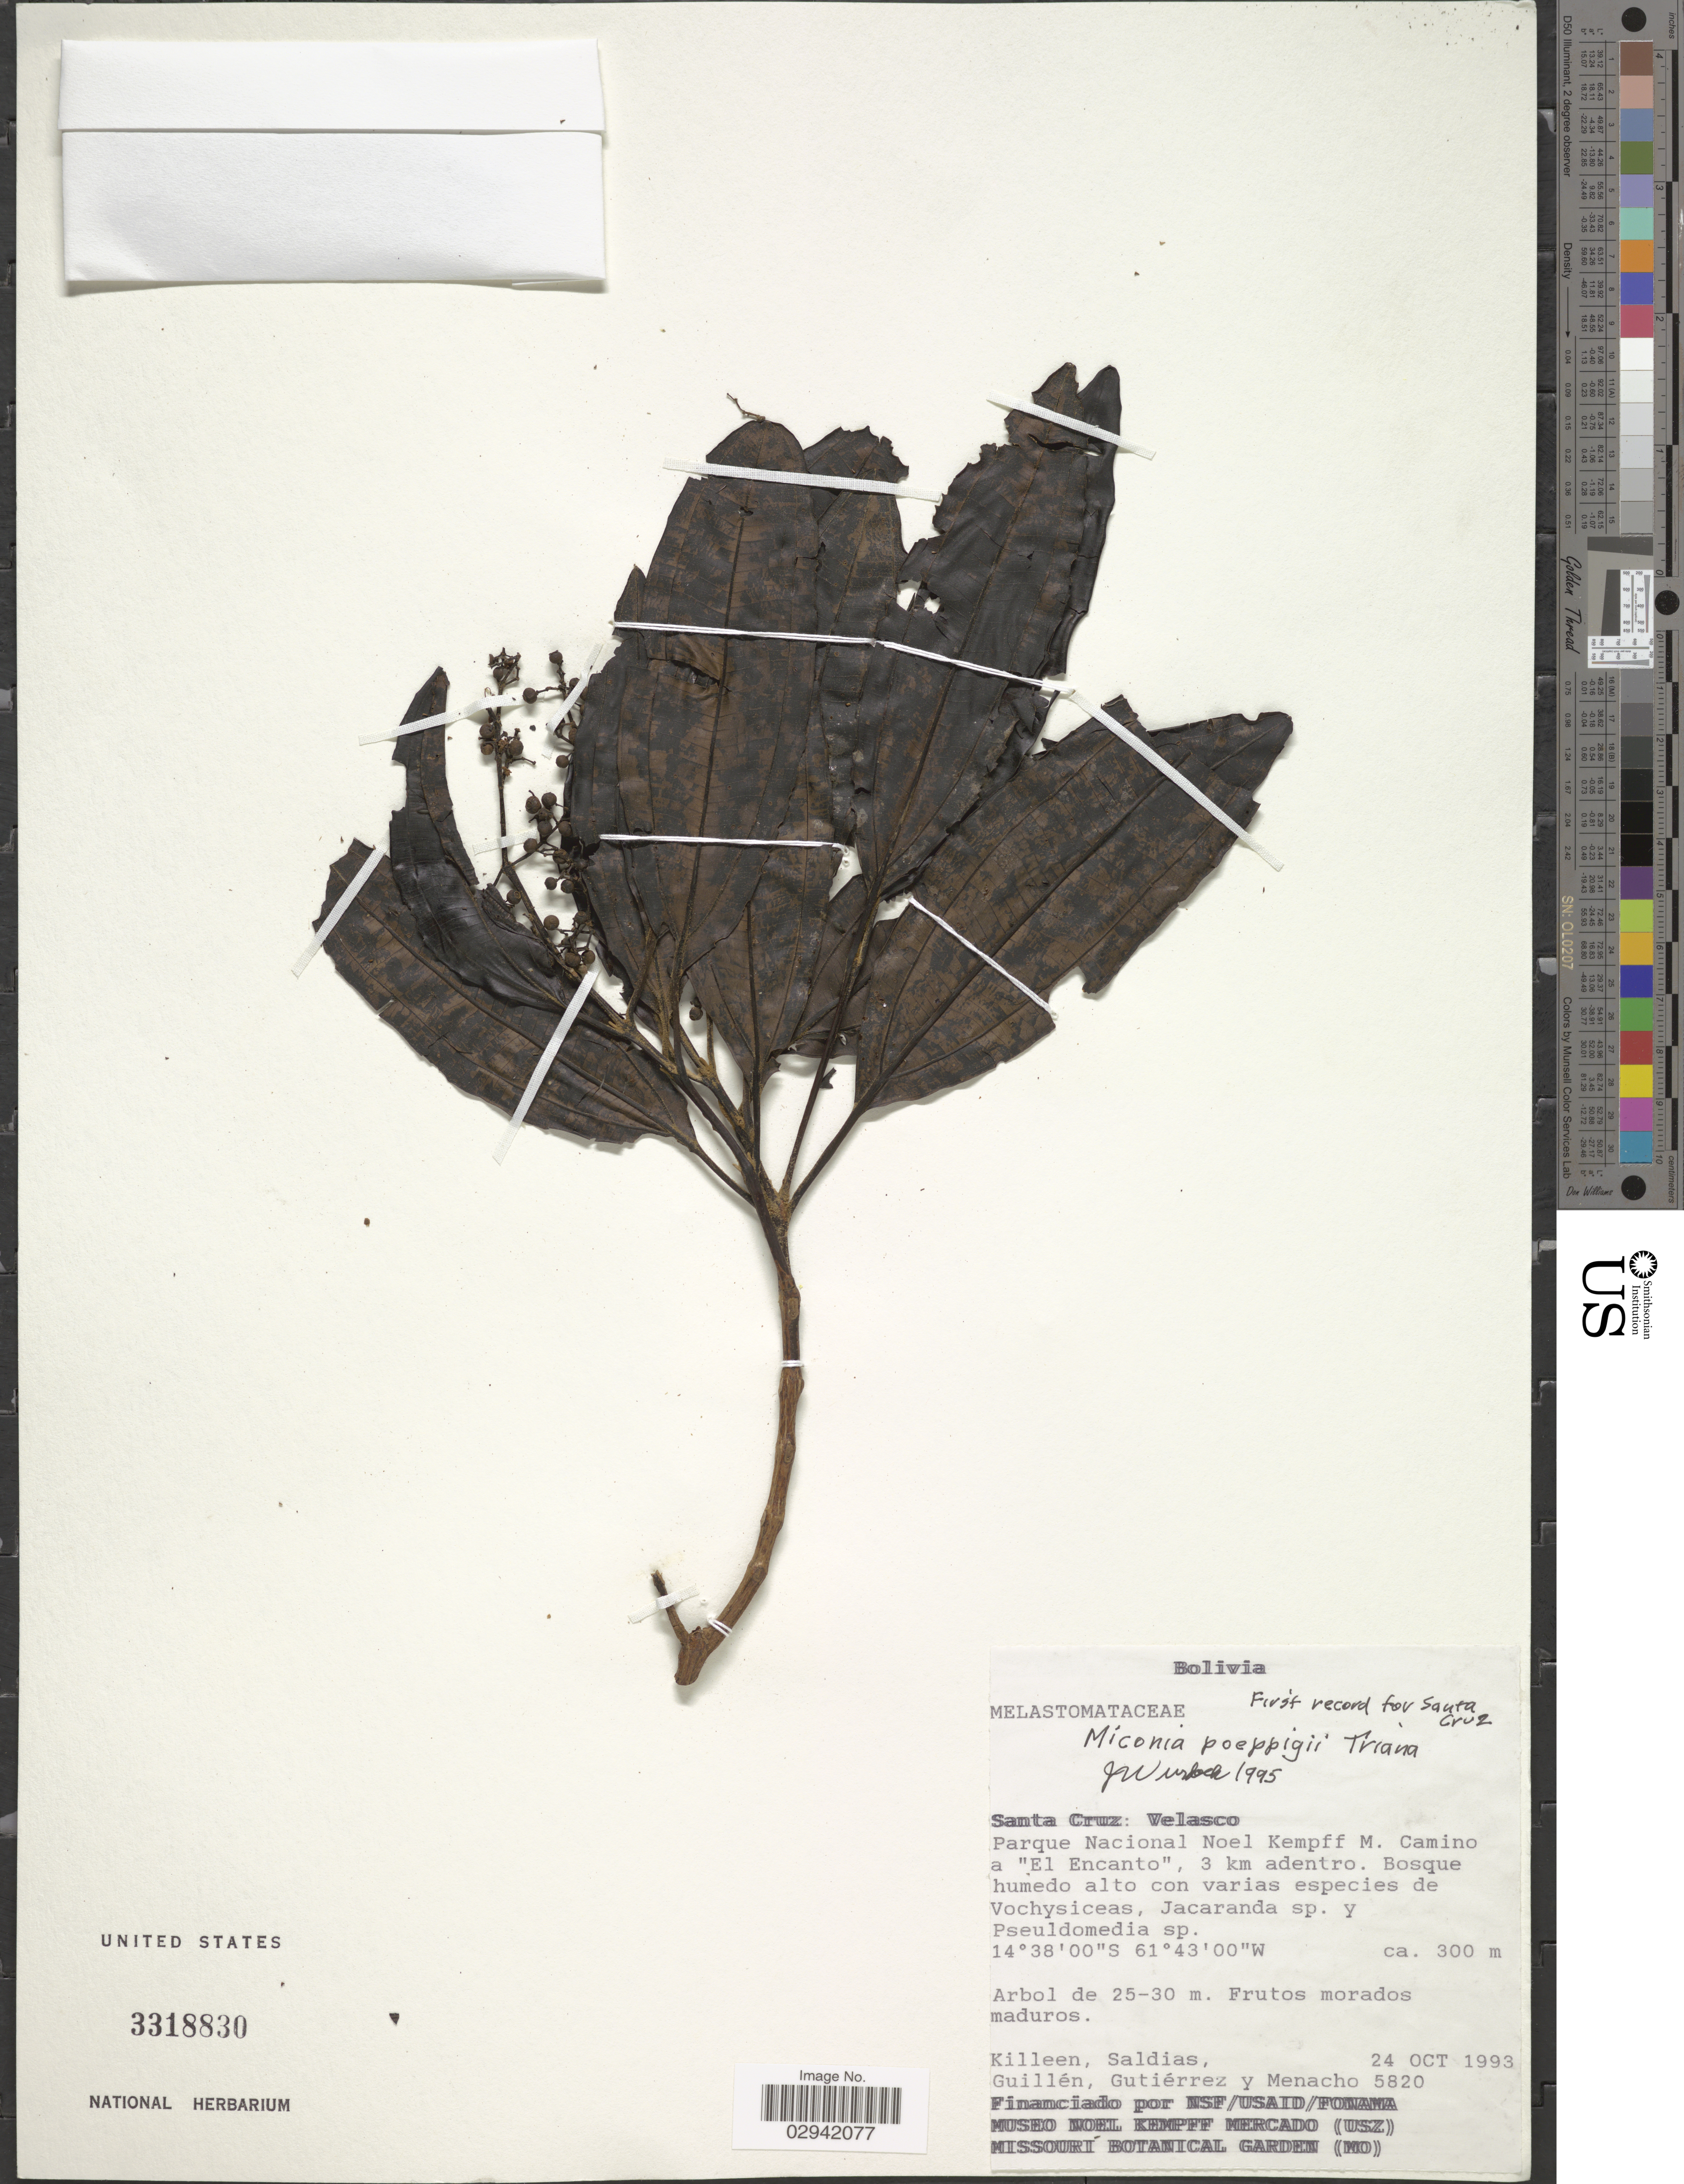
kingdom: Plantae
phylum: Tracheophyta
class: Magnoliopsida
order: Myrtales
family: Melastomataceae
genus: Miconia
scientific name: Miconia poeppigii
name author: Triana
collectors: Killeen, --, -. Saldias, Gutiérrez, -- & Menacho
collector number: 5820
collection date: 1993-10-24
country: Bolivia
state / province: Santa Cruz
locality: Velasco. Parque Nacional Noel Kempff M. Camino a "En Encanto", 3 km adentro.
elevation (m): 300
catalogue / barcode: US 3318830